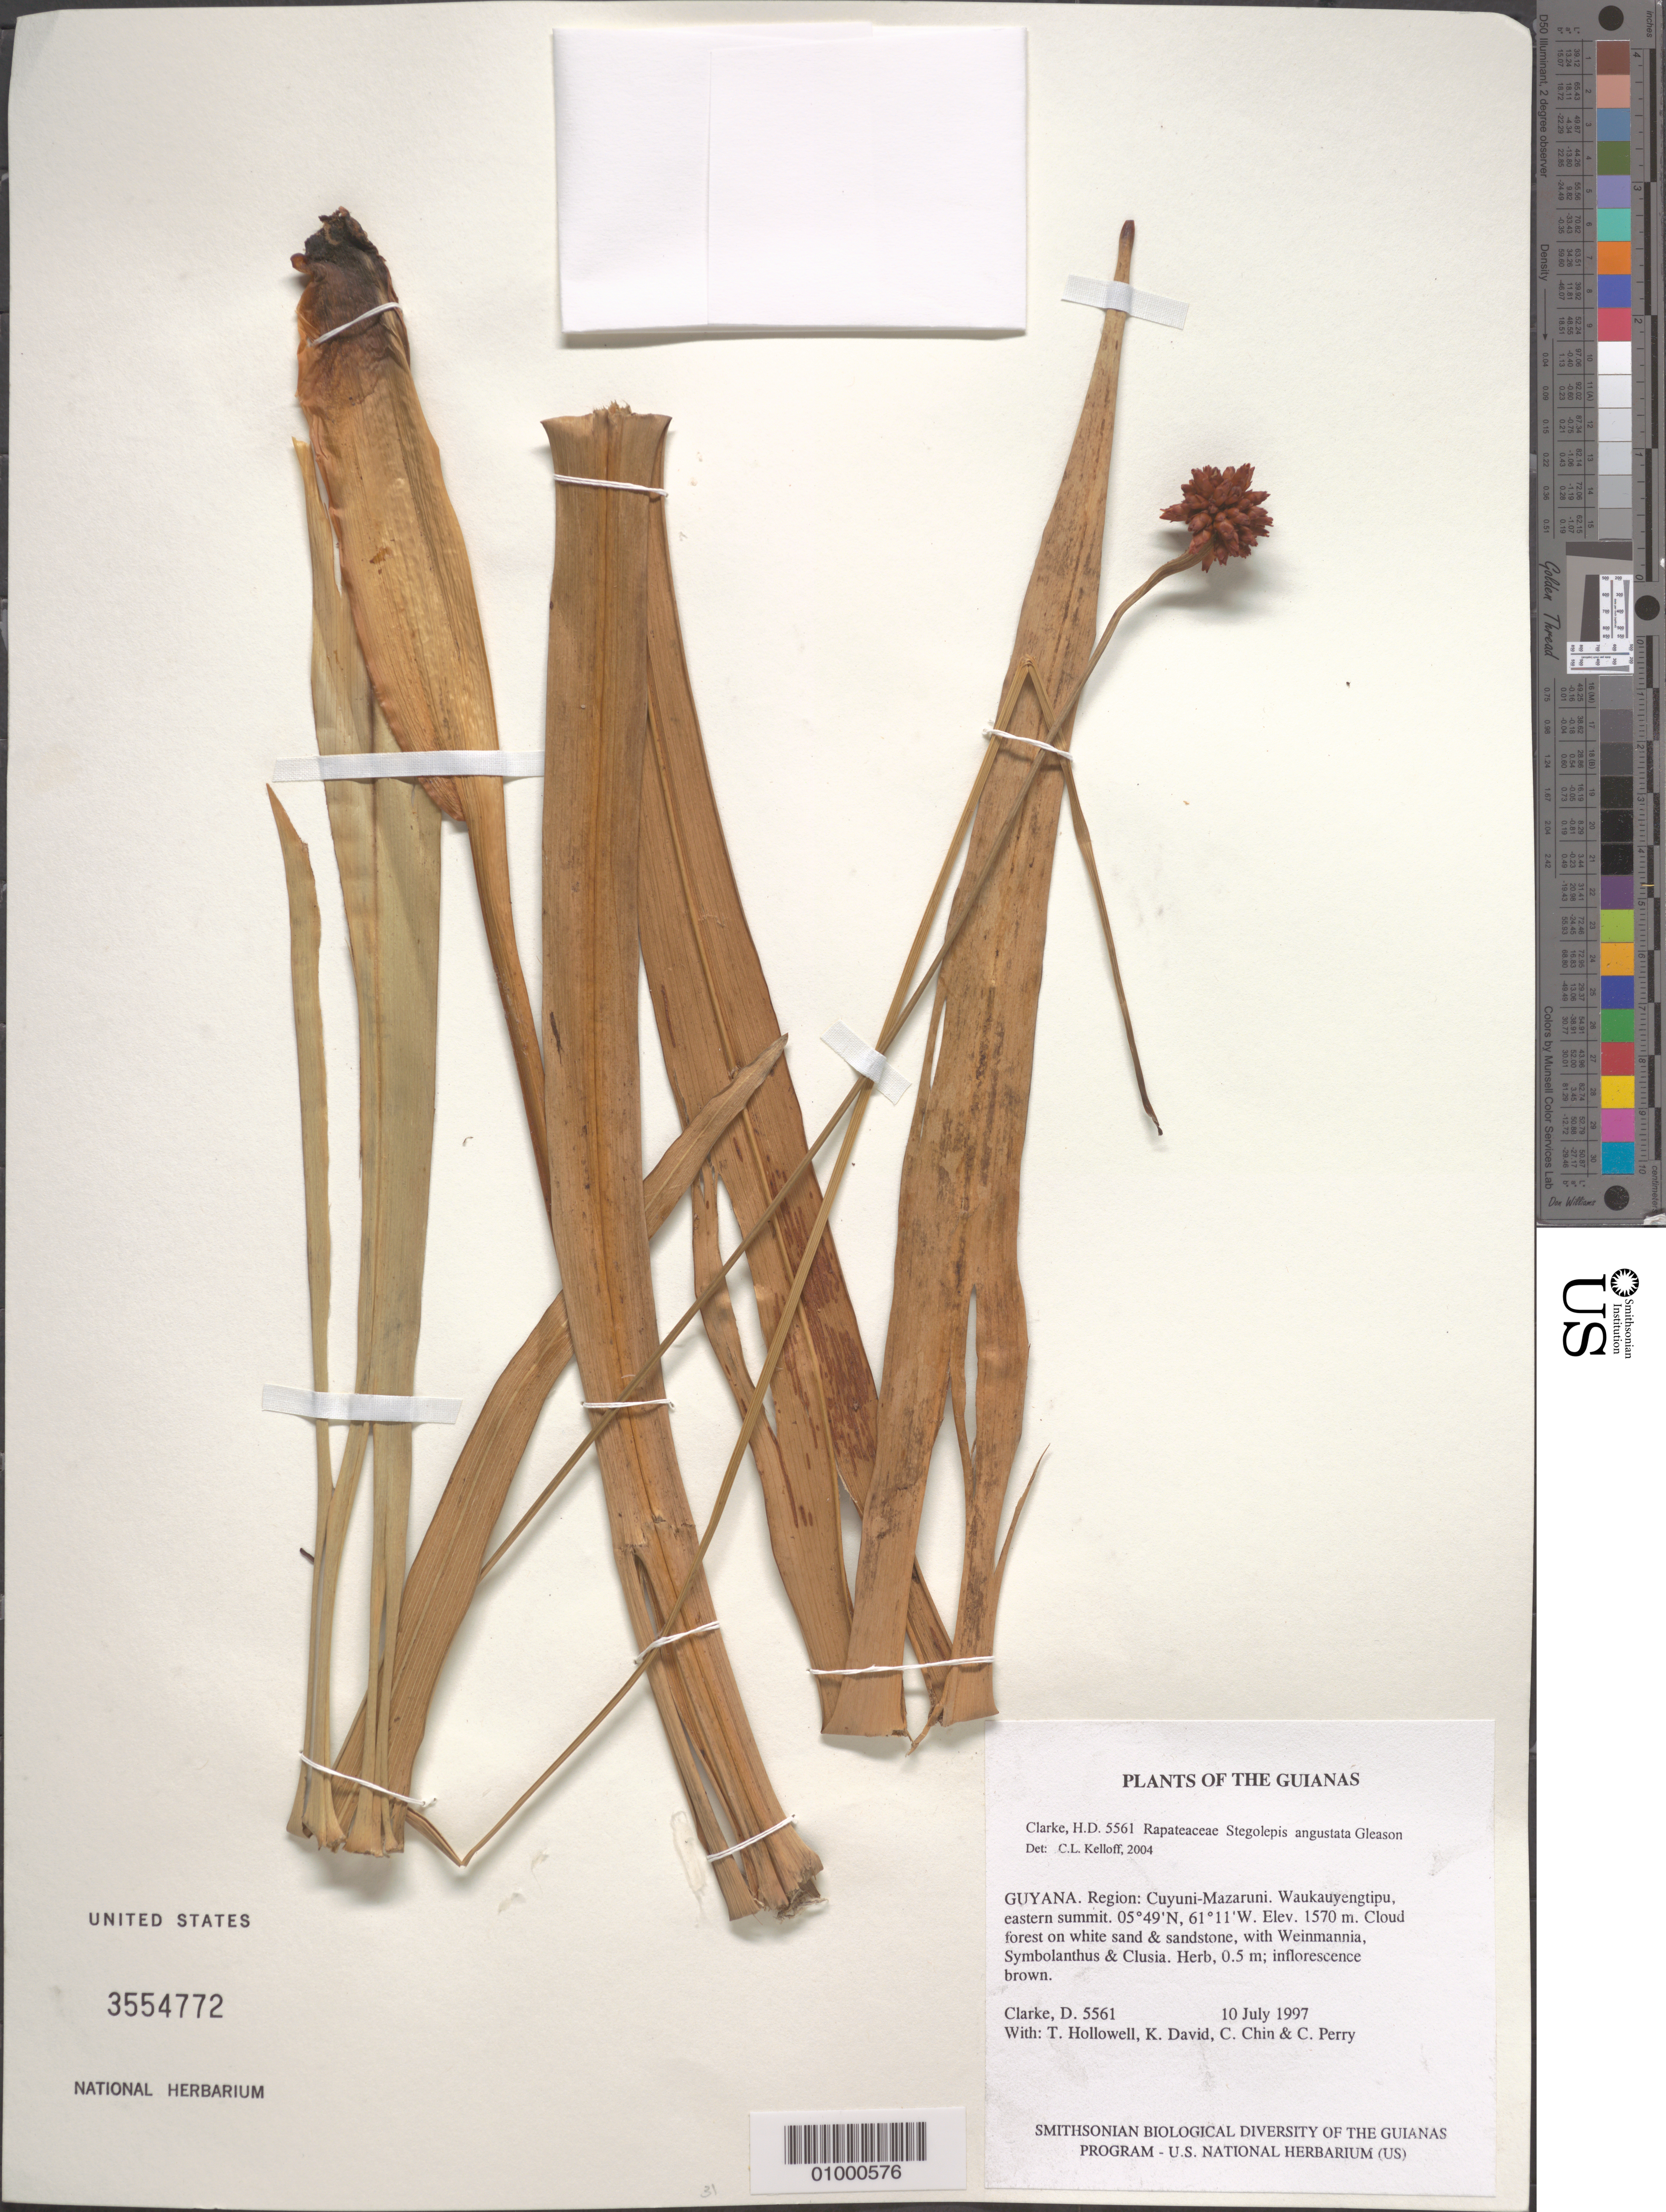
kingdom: Plantae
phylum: Tracheophyta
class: Liliopsida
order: Poales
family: Rapateaceae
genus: Stegolepis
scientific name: Stegolepis angustata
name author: Gleason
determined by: Kelloff, Carol L., (US), Smithsonian Institution - National Museum of Natural History (UNITED STATES)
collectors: H. D. Clarke, T. Hollowell, K. David, C. Chin & C. Perry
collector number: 5561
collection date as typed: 10 July 1997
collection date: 1997-07-10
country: Guyana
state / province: Cuyuni-Mazaruni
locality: Waukauyengtipu, eastern summit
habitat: Cloud forest on white sand & sandstone, with Weinmannia, Symbolanthus & Clusia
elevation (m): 1570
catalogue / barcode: US 3554772